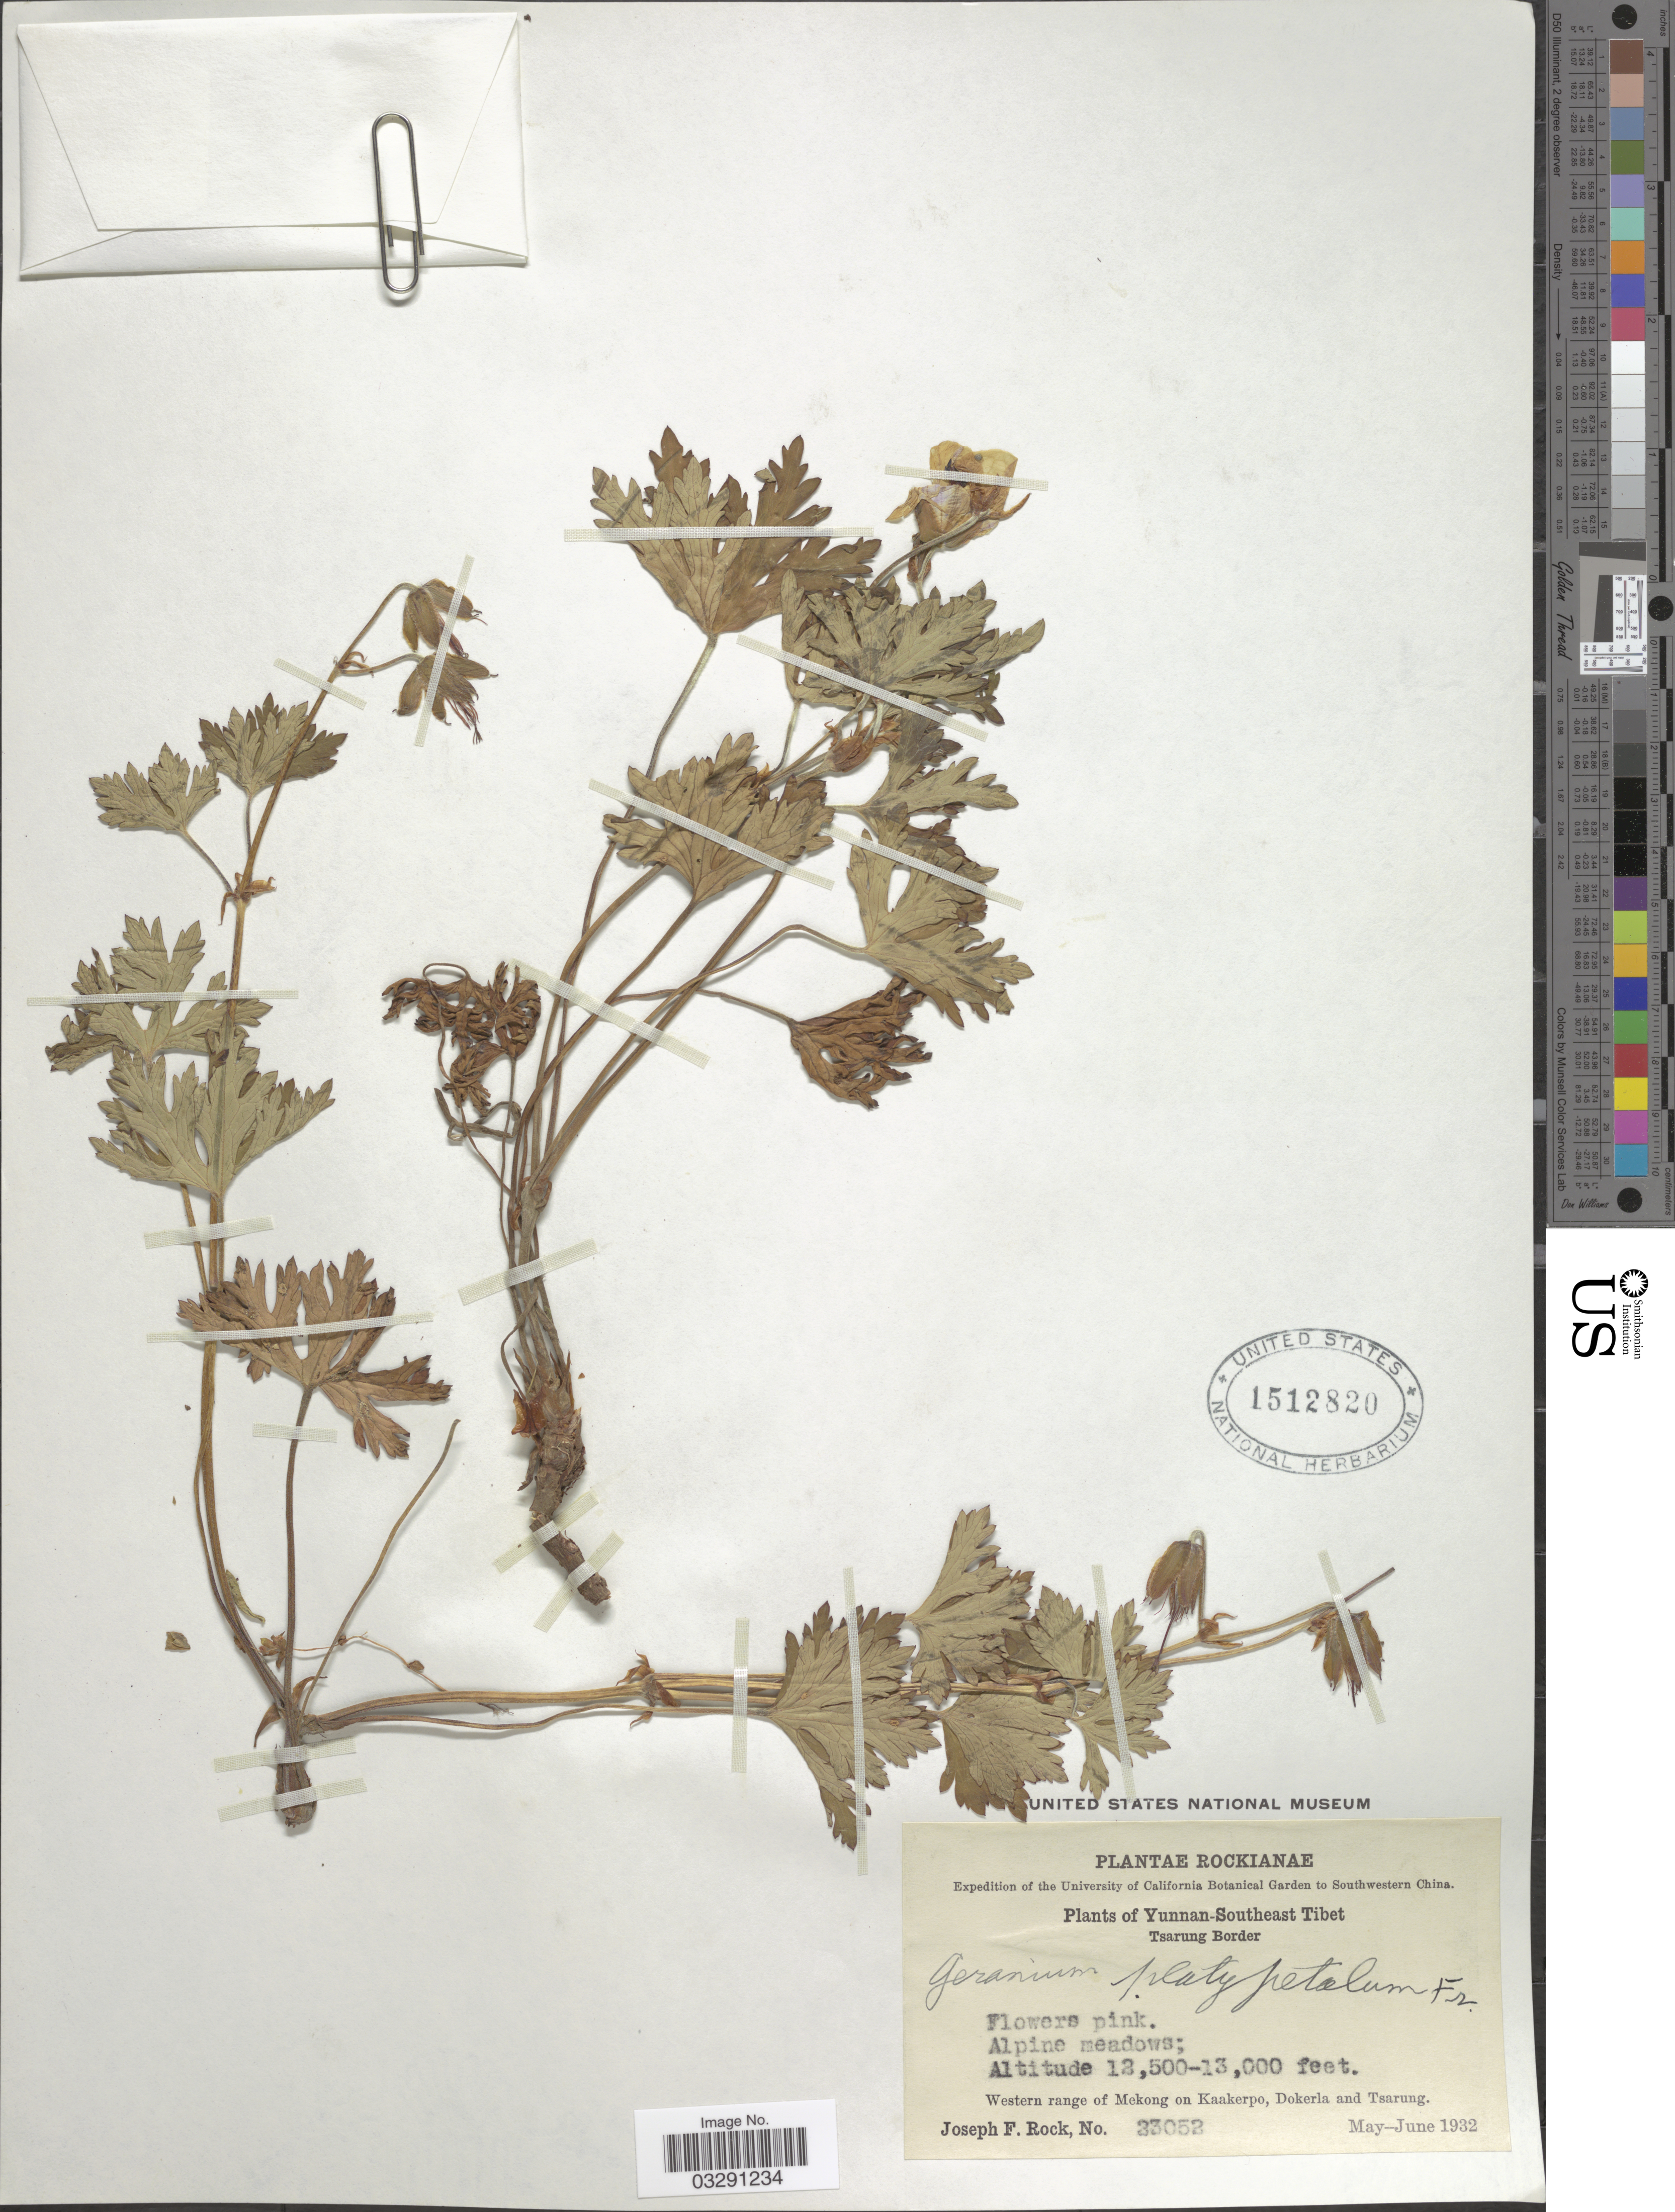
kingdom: Plantae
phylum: Tracheophyta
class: Magnoliopsida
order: Geraniales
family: Geraniaceae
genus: Geranium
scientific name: Geranium platypetalum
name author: Franch.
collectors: J. F. Rock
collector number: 23052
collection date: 1932-05/1932-06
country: China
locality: Southwestern China, Yunnan-Southeast Tibet, Tsarung Border, Western range of Mekong and Kaakerpo, Dokerla and Tsarung.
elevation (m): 3810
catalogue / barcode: US 1512820